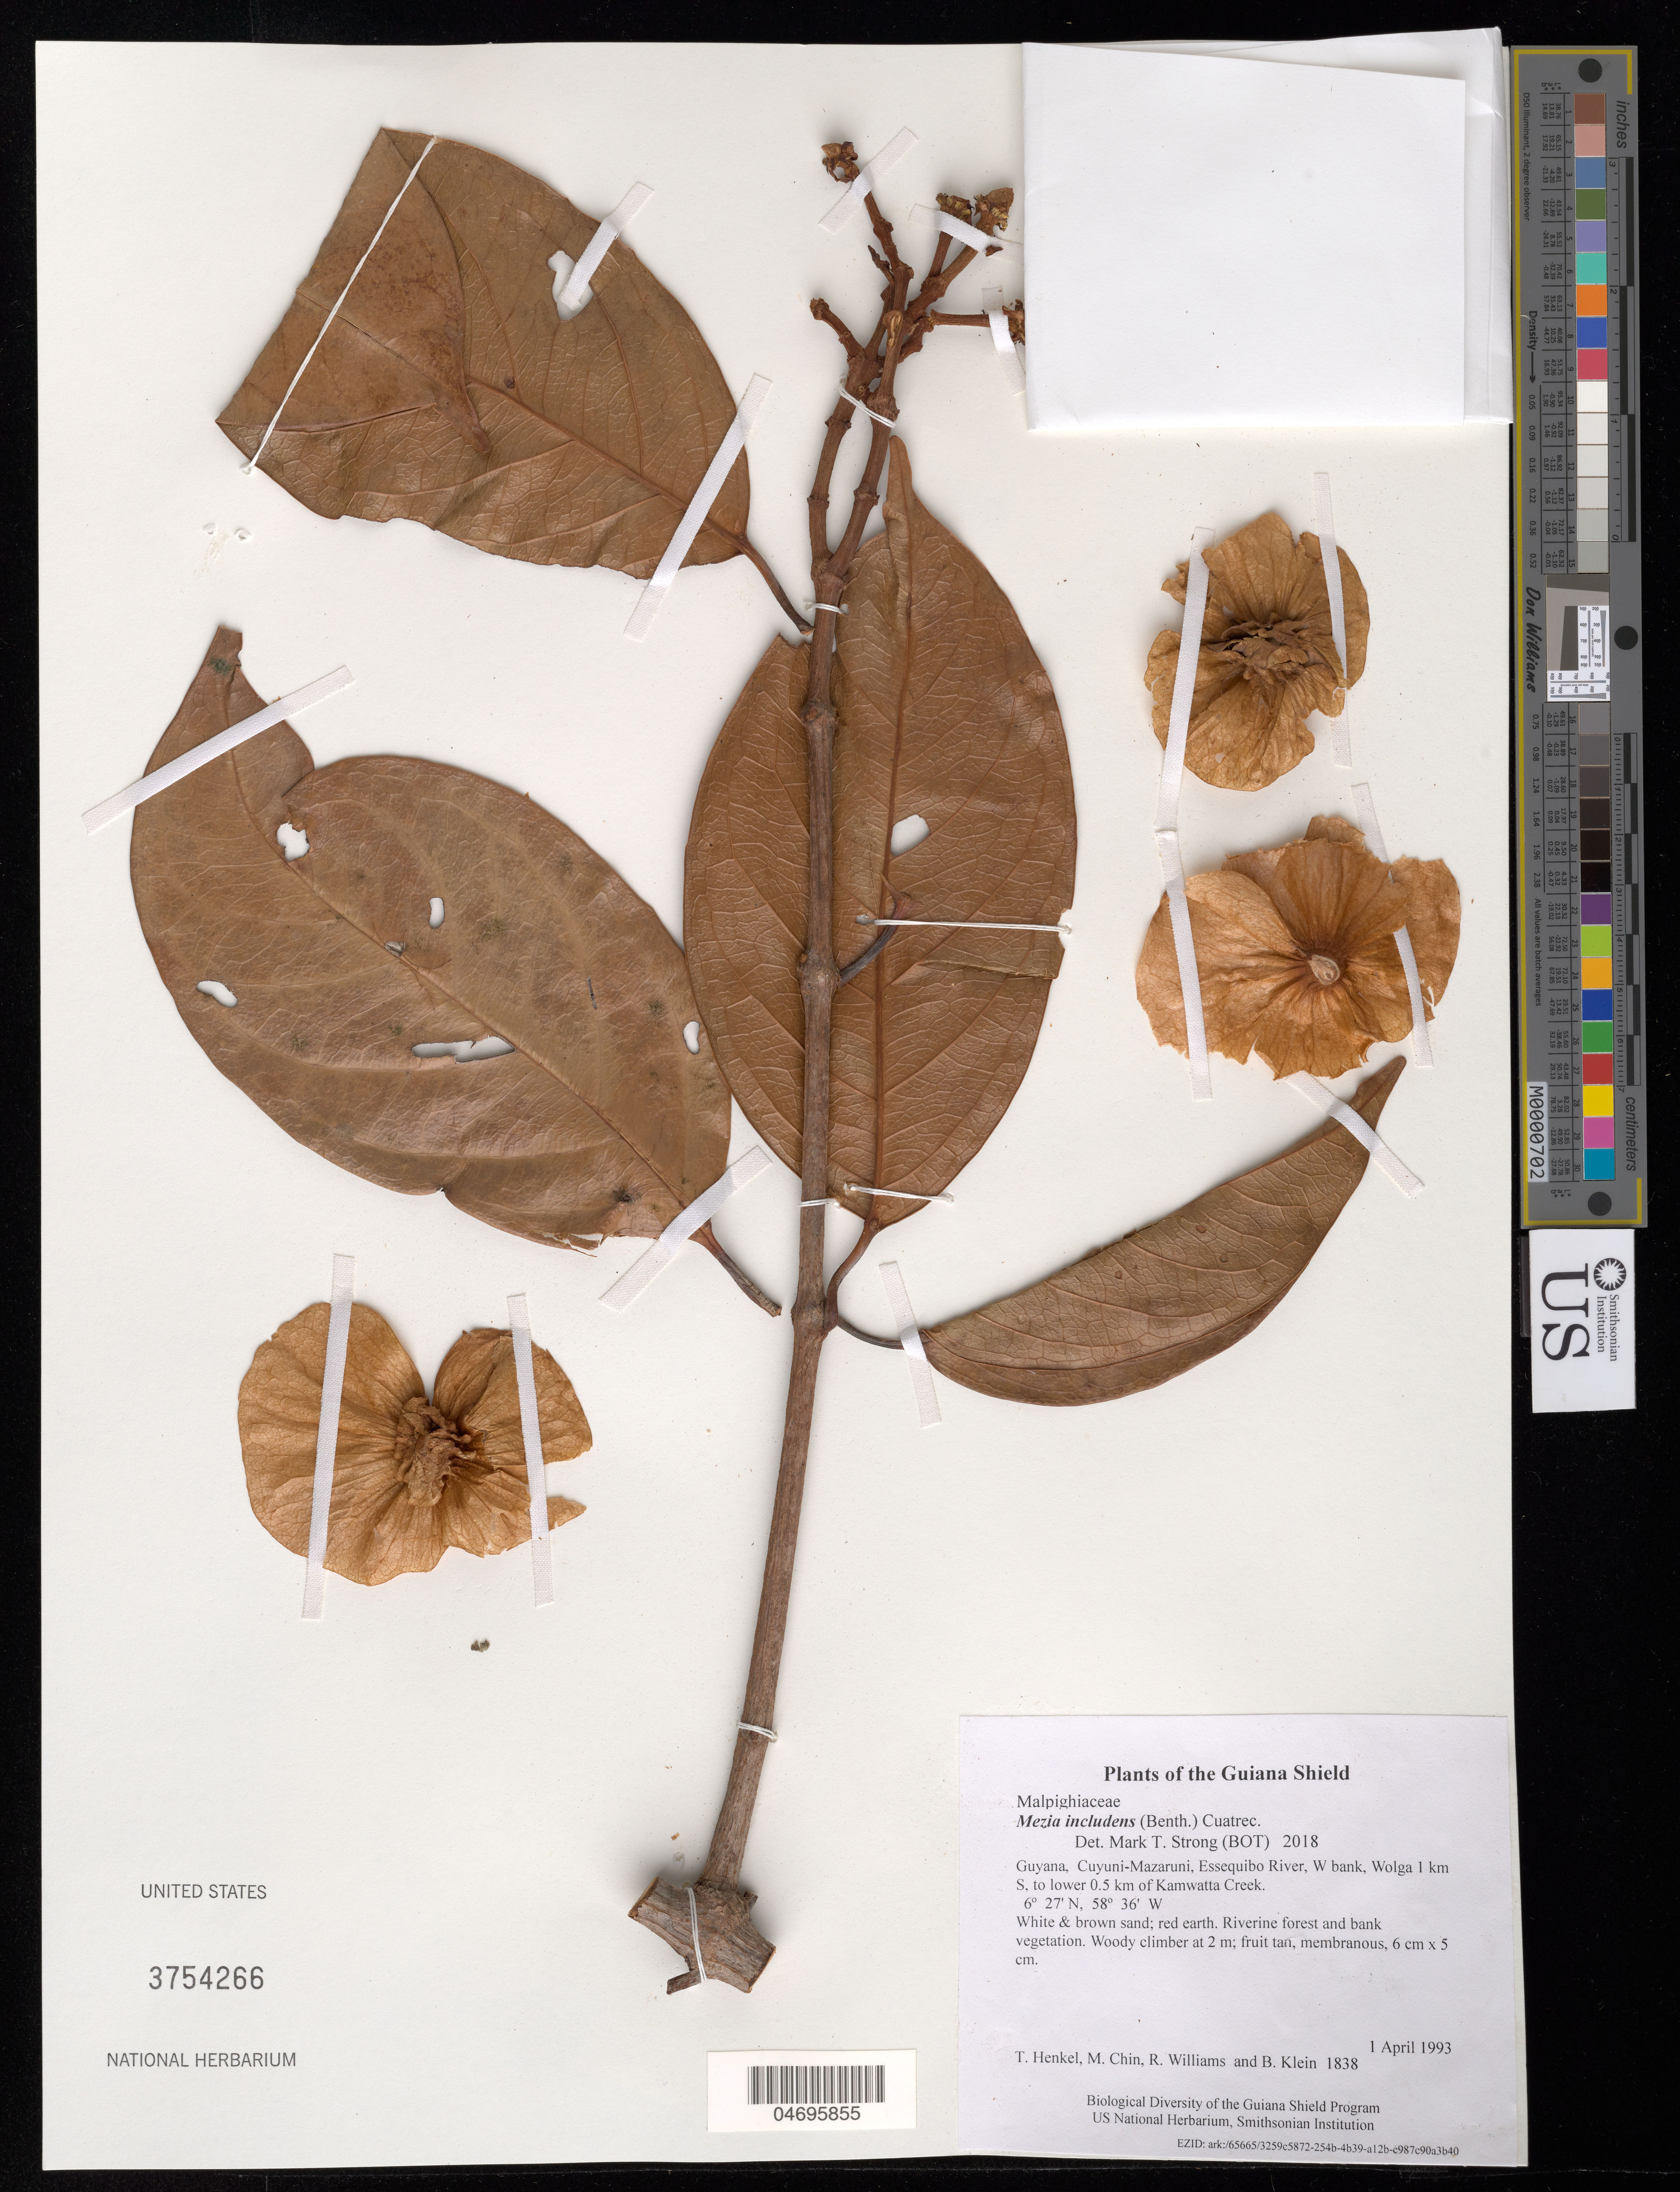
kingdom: Plantae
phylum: Tracheophyta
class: Magnoliopsida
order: Malpighiales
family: Malpighiaceae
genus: Mezia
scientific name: Mezia includens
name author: (Benth.) Cuatrec.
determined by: Strong, Mark T., (BOT), Smithsonian Institution - National Museum of Natural History (UNITED STATES)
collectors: T. Henkel, M. Chin, R. Williams & B. Klein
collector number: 1838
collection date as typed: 1 April 1993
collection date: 1993-04-01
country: Guyana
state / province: Cuyuni-Mazaruni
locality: Essequibo River, W bank, Wolga 1 km S, to lower 0.5 km of Kamwatta Creek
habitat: White & brown sand; red earth. Riverine forest and bank vegetation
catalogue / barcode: US 3754266